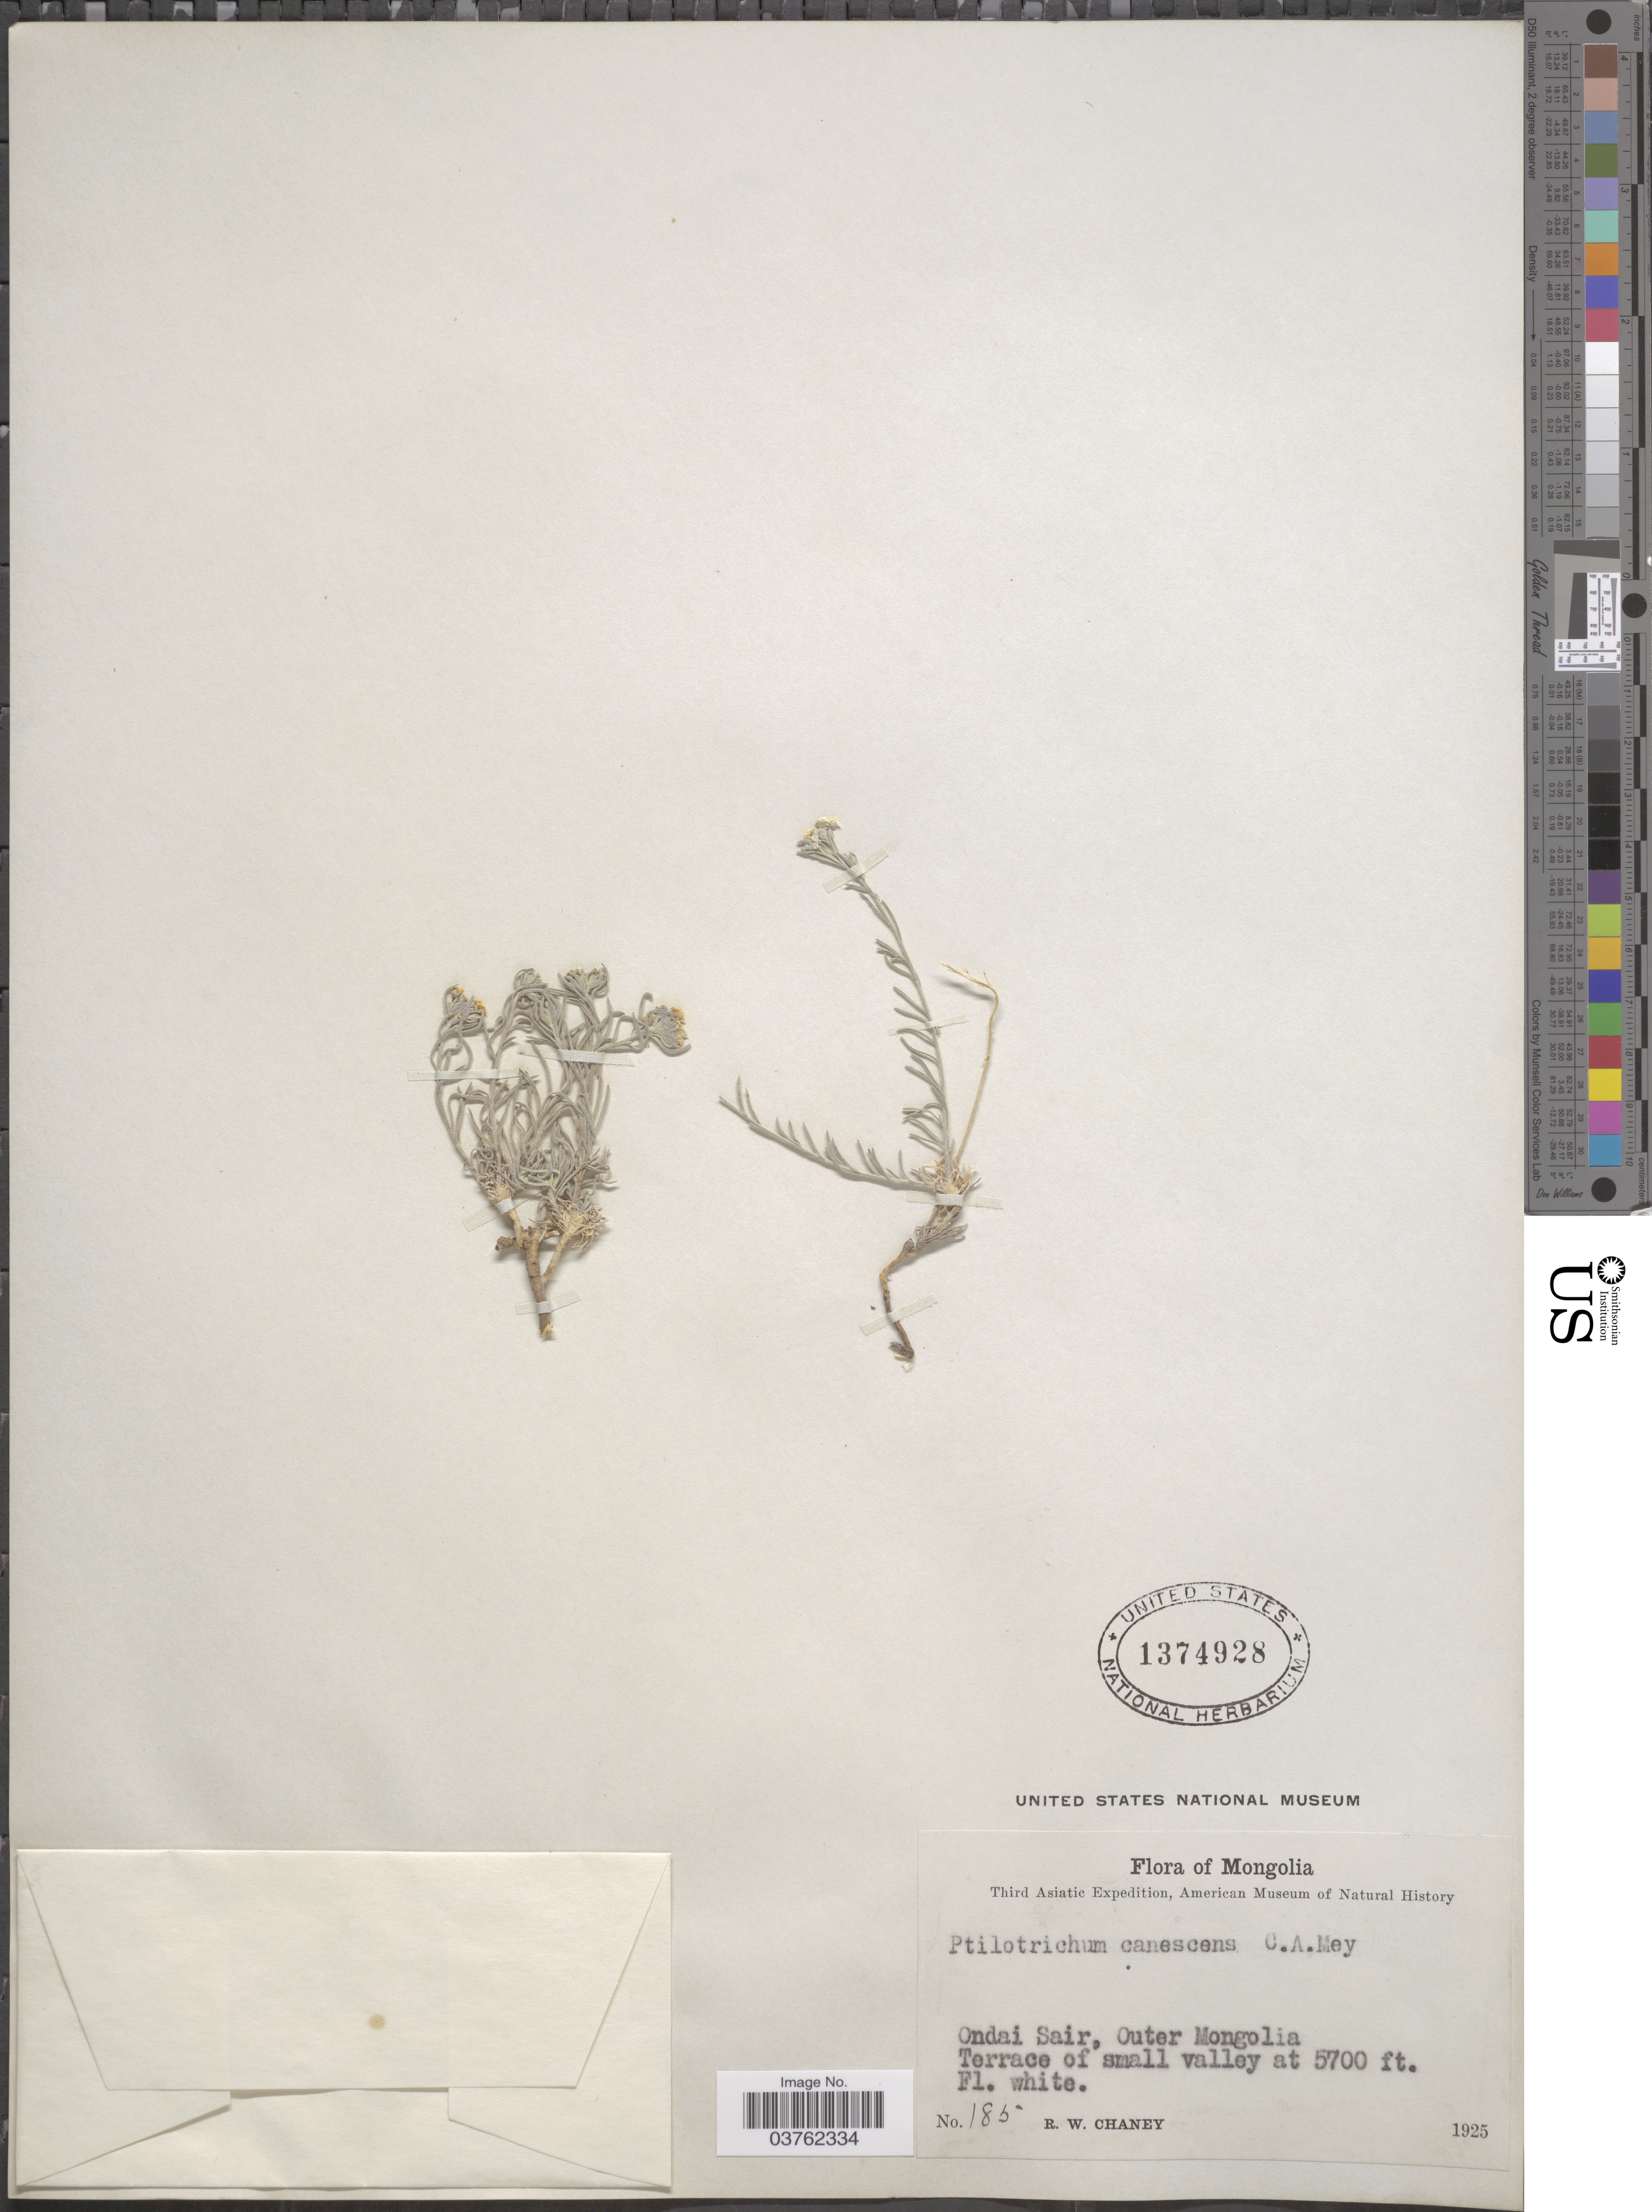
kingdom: Plantae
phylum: Tracheophyta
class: Magnoliopsida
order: Brassicales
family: Brassicaceae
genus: Ptilotrichum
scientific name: Ptilotrichum canescens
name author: C.A. Mey.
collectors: R. Chaney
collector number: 185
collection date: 1925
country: Mongolia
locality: Ondai Sair, Outer Mongolia. Terrace of small valley.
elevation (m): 1737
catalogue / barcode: US 1374928